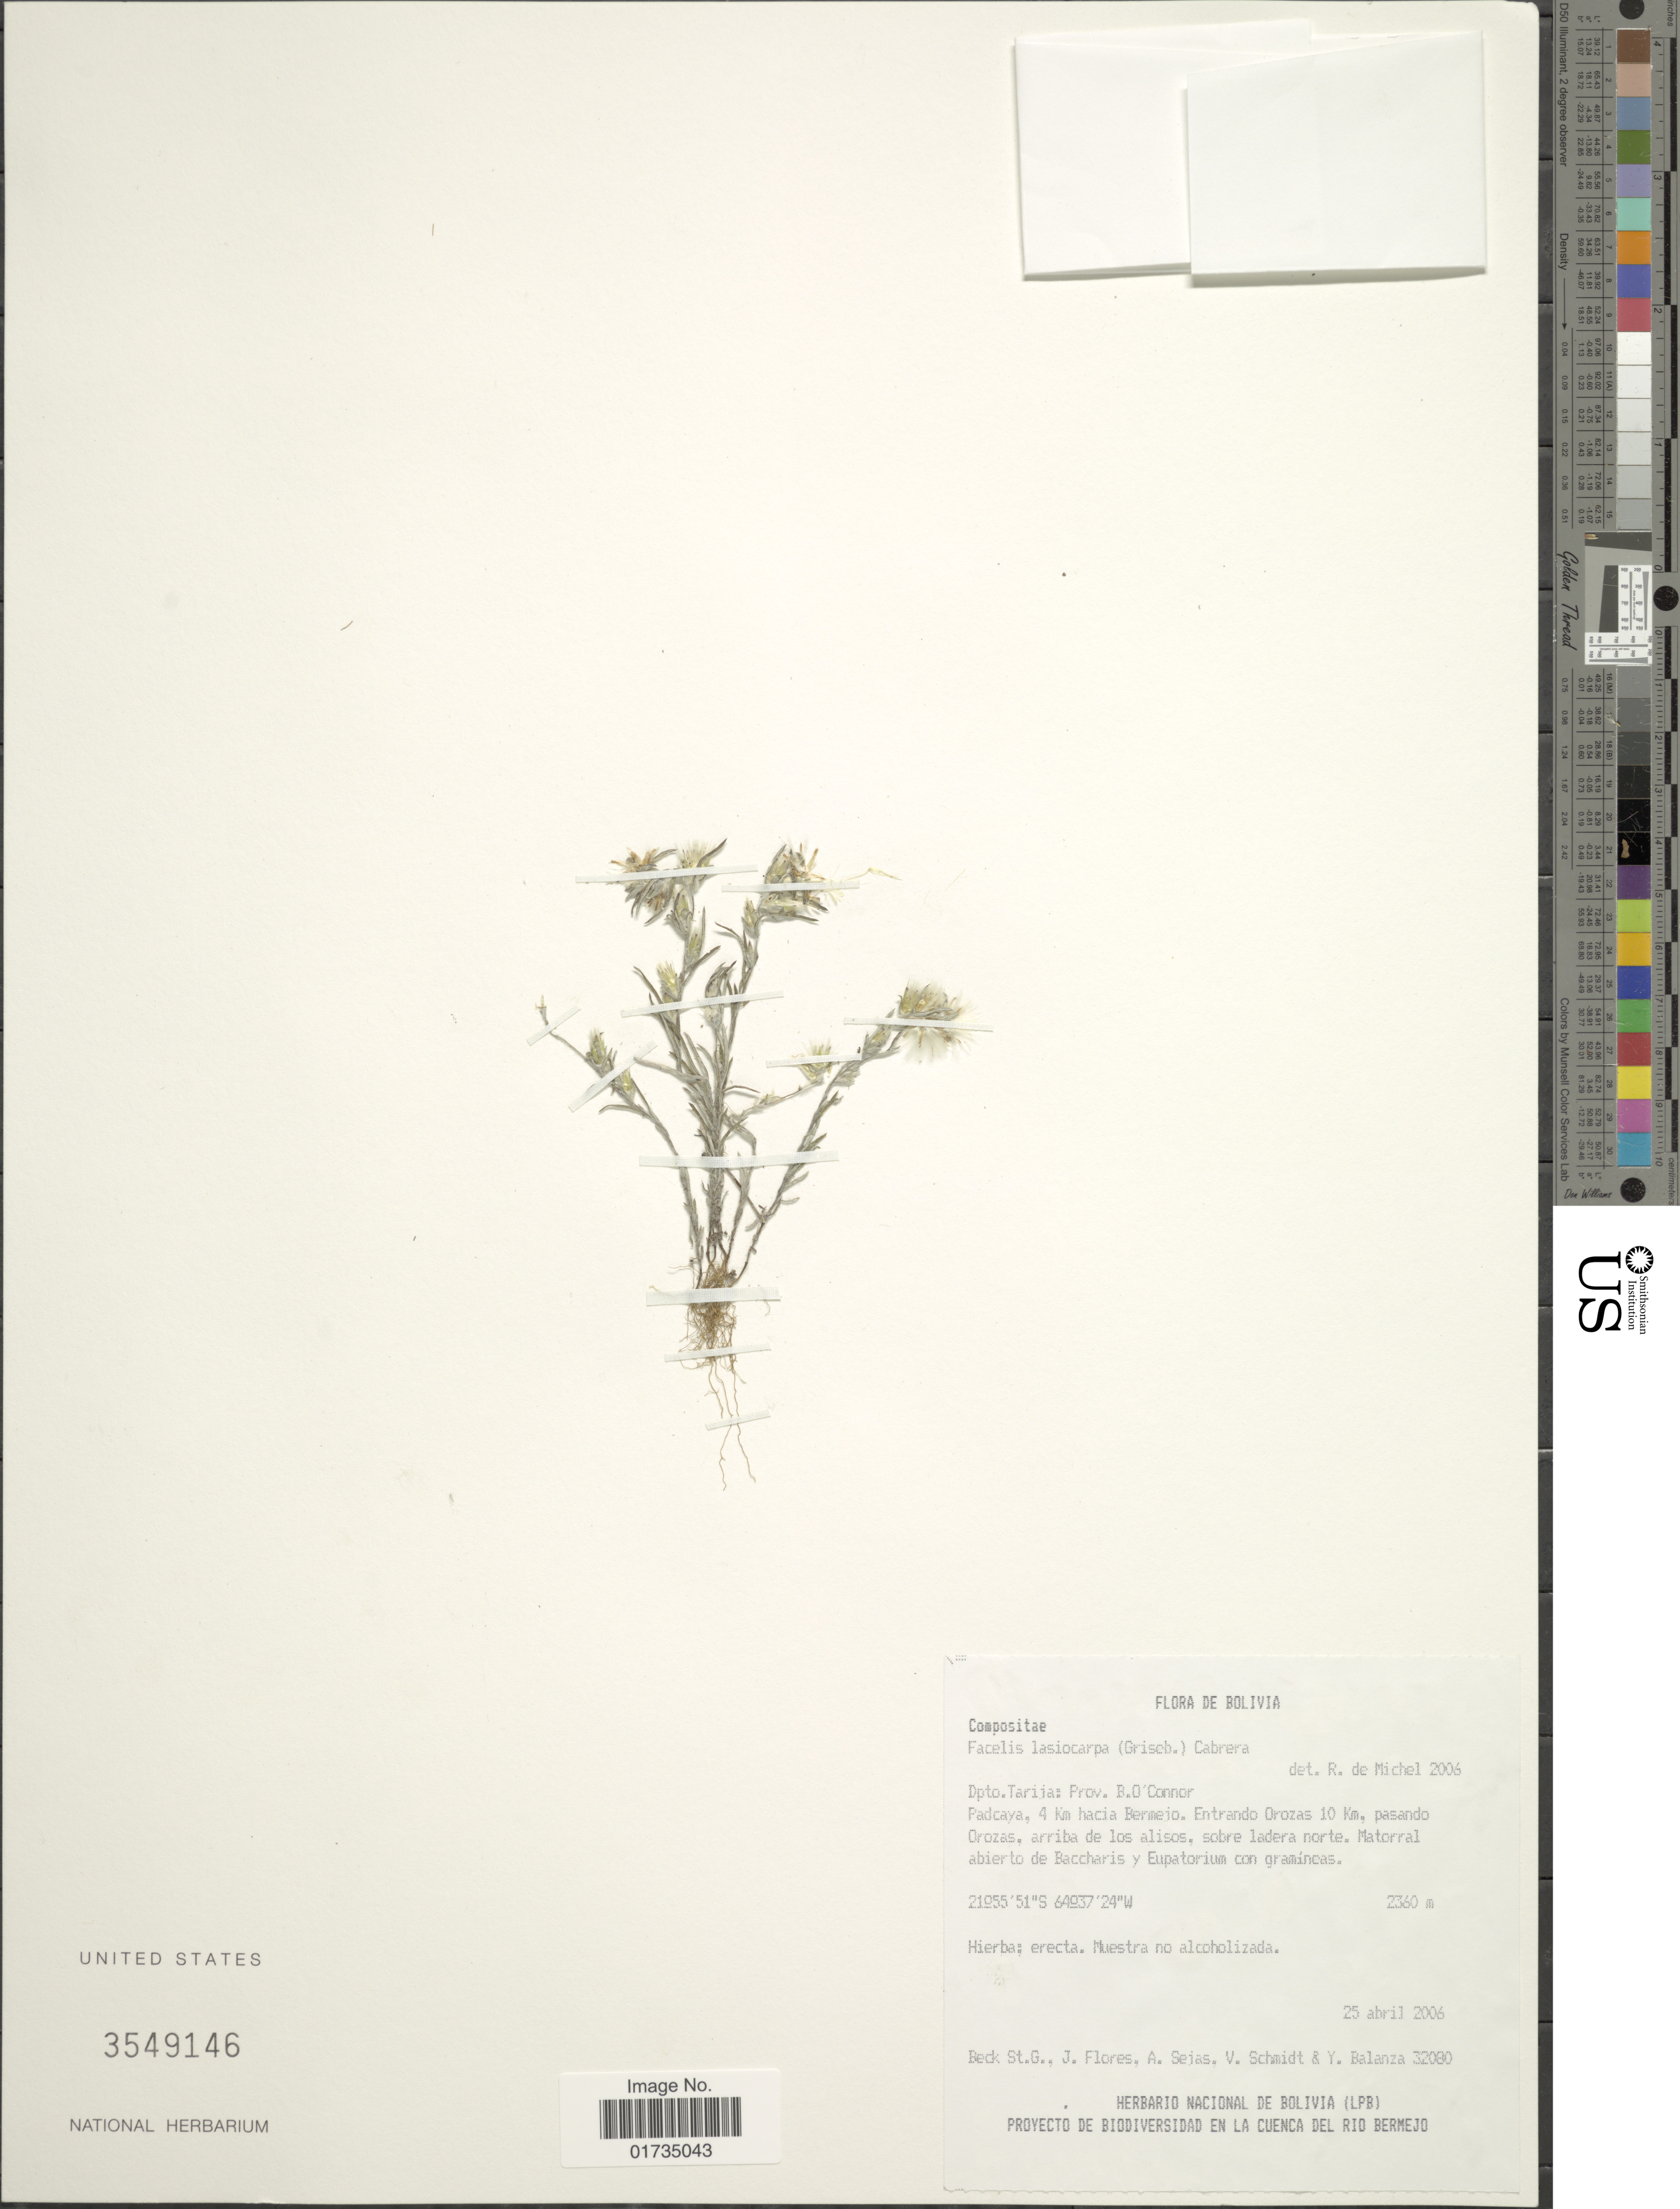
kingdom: Plantae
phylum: Tracheophyta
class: Magnoliopsida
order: Asterales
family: Asteraceae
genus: Facelis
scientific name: Facelis lasiocarpa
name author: (Griseb.) Cabrera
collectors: S. G. Beck, J. Flores, A. Seias, V. Schmidt & Y. Balanza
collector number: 32080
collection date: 2006-04-25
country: Bolivia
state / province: Tarija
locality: Bolivia. Dpto. Tarija: Prov. B. O. Connor. Padcaya, 4 Km hacia Bermejo. Entrando Orozas 10 Km, pasando Orozas, arriba de los alisos, sobre ladera norte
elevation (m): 2360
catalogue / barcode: US 3549146